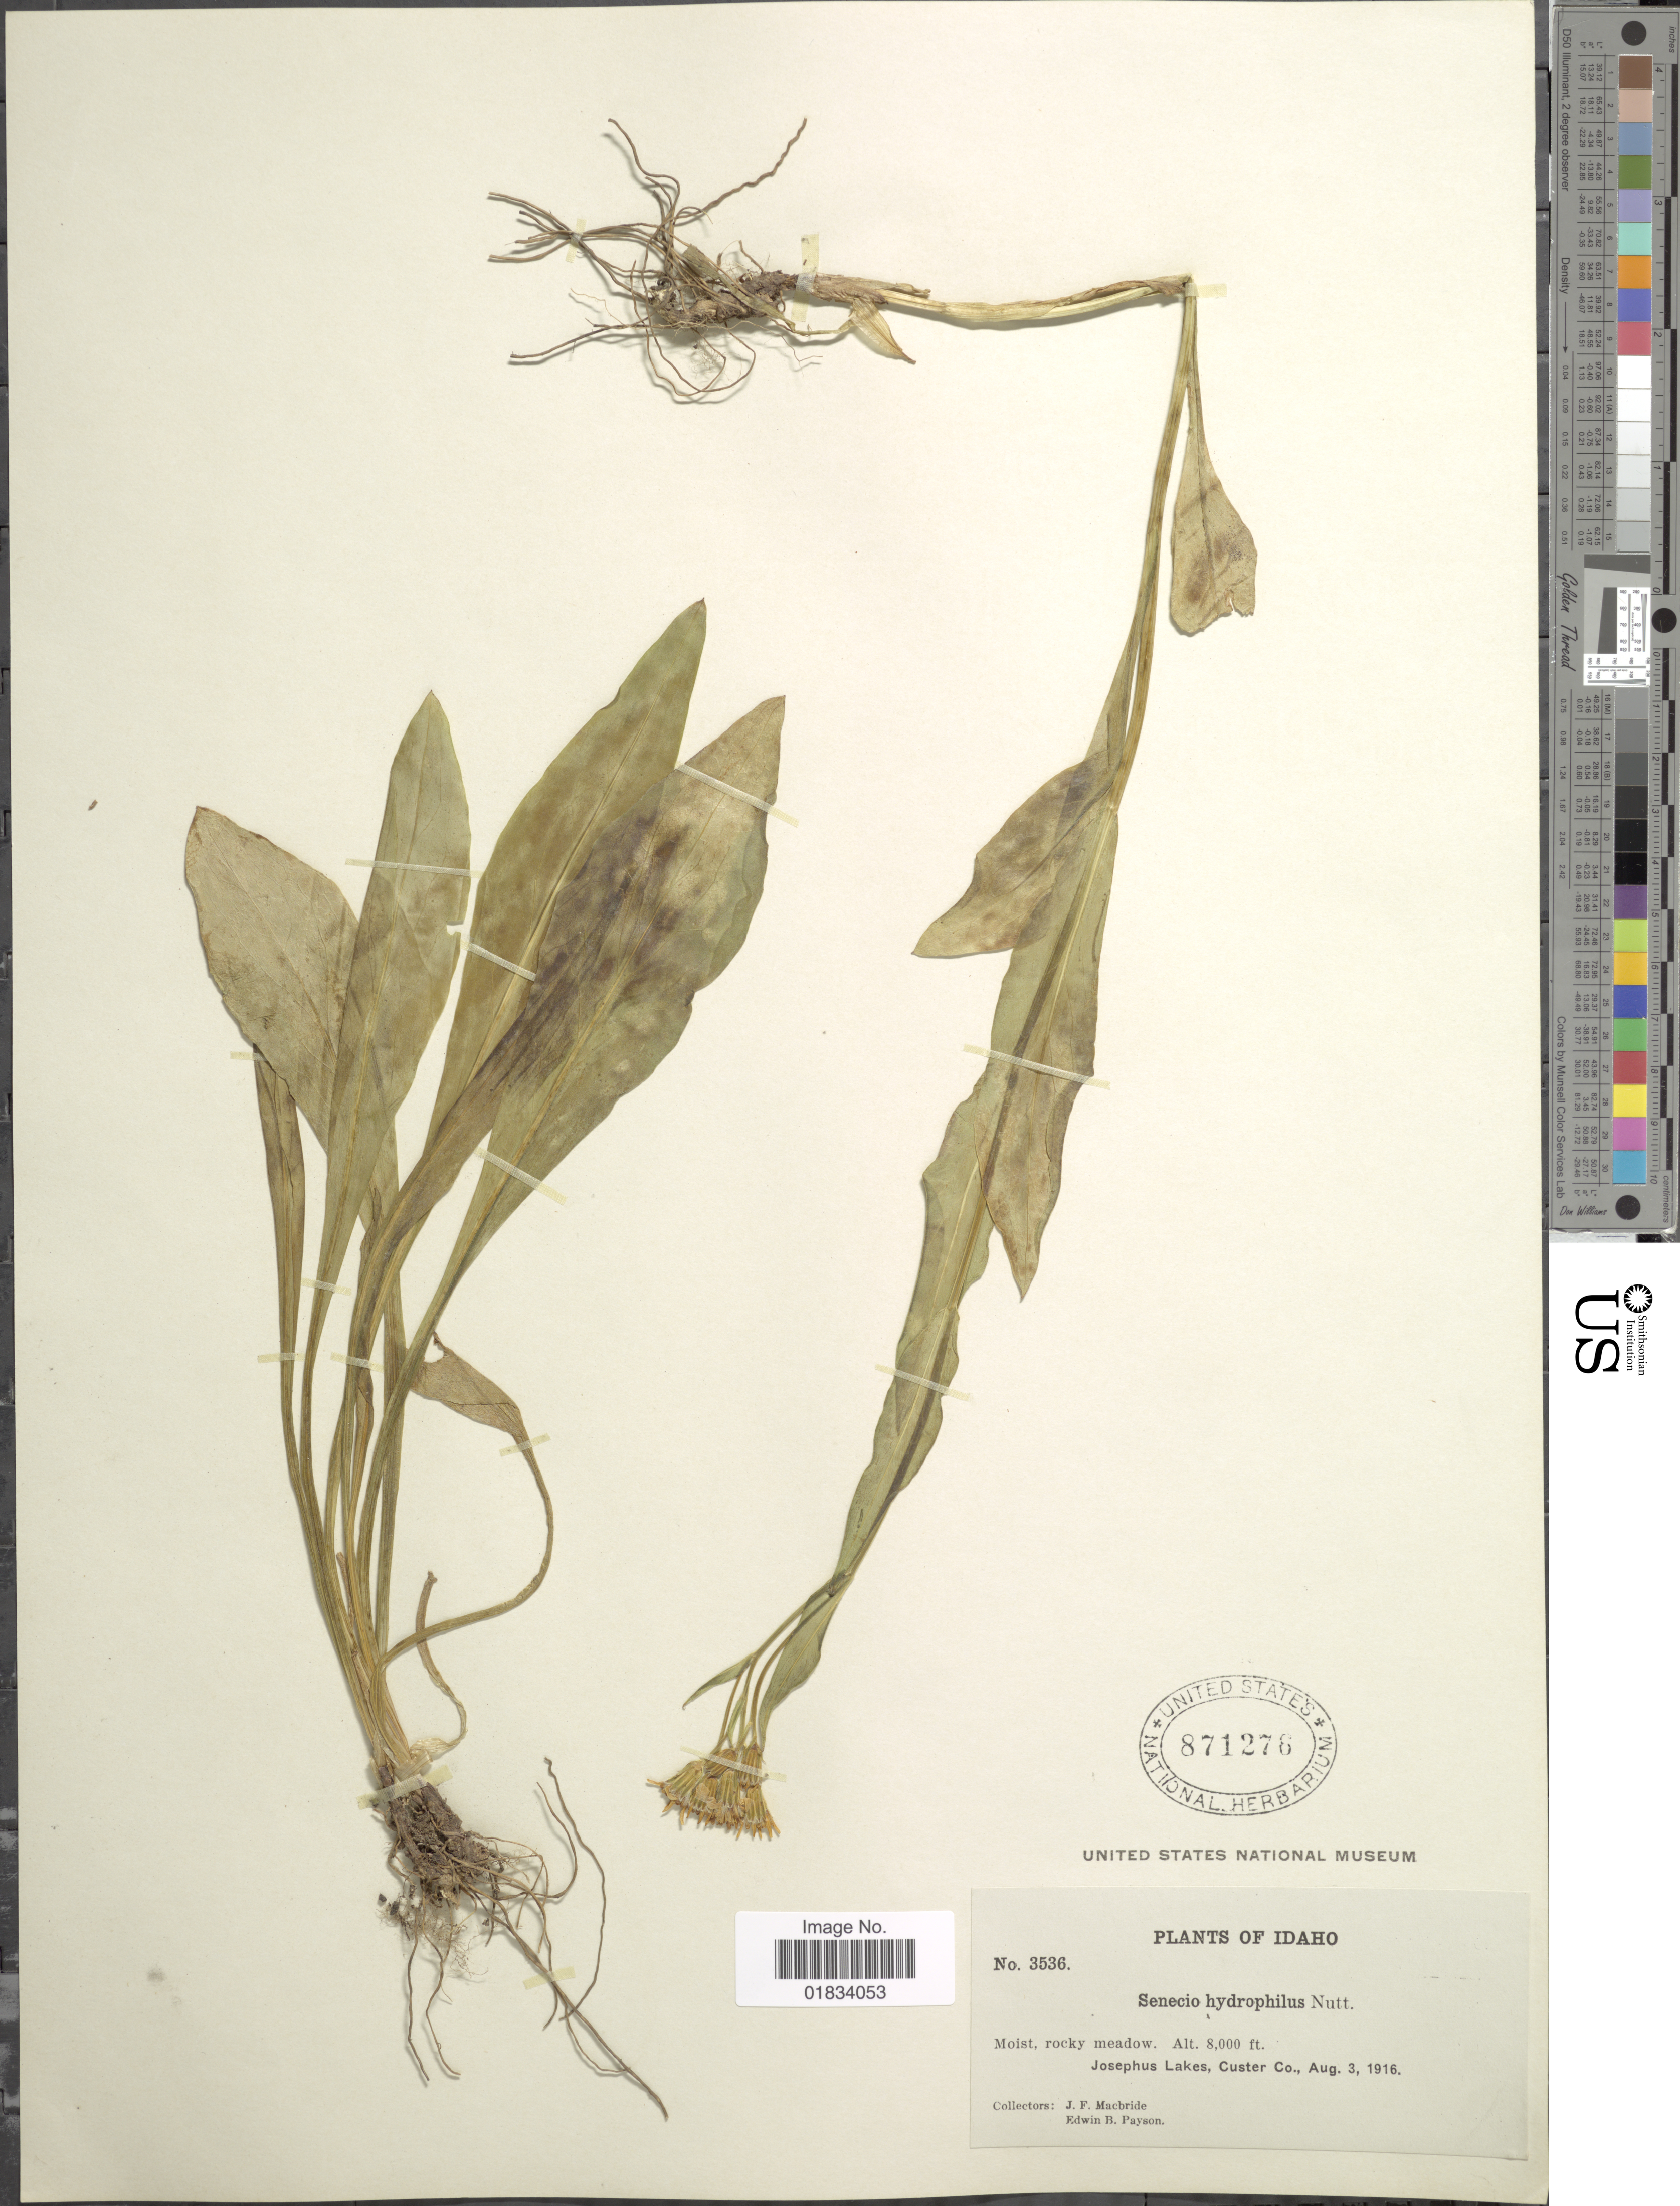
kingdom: Plantae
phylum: Tracheophyta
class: Magnoliopsida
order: Asterales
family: Asteraceae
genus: Senecio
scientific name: Senecio hydrophilus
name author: Nutt.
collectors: J. F. Macbride & E. B. Payson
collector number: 3536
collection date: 1916-08-03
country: United States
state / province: Idaho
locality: Josephus Lakes, Custer Co.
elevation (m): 2438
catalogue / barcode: US 871276